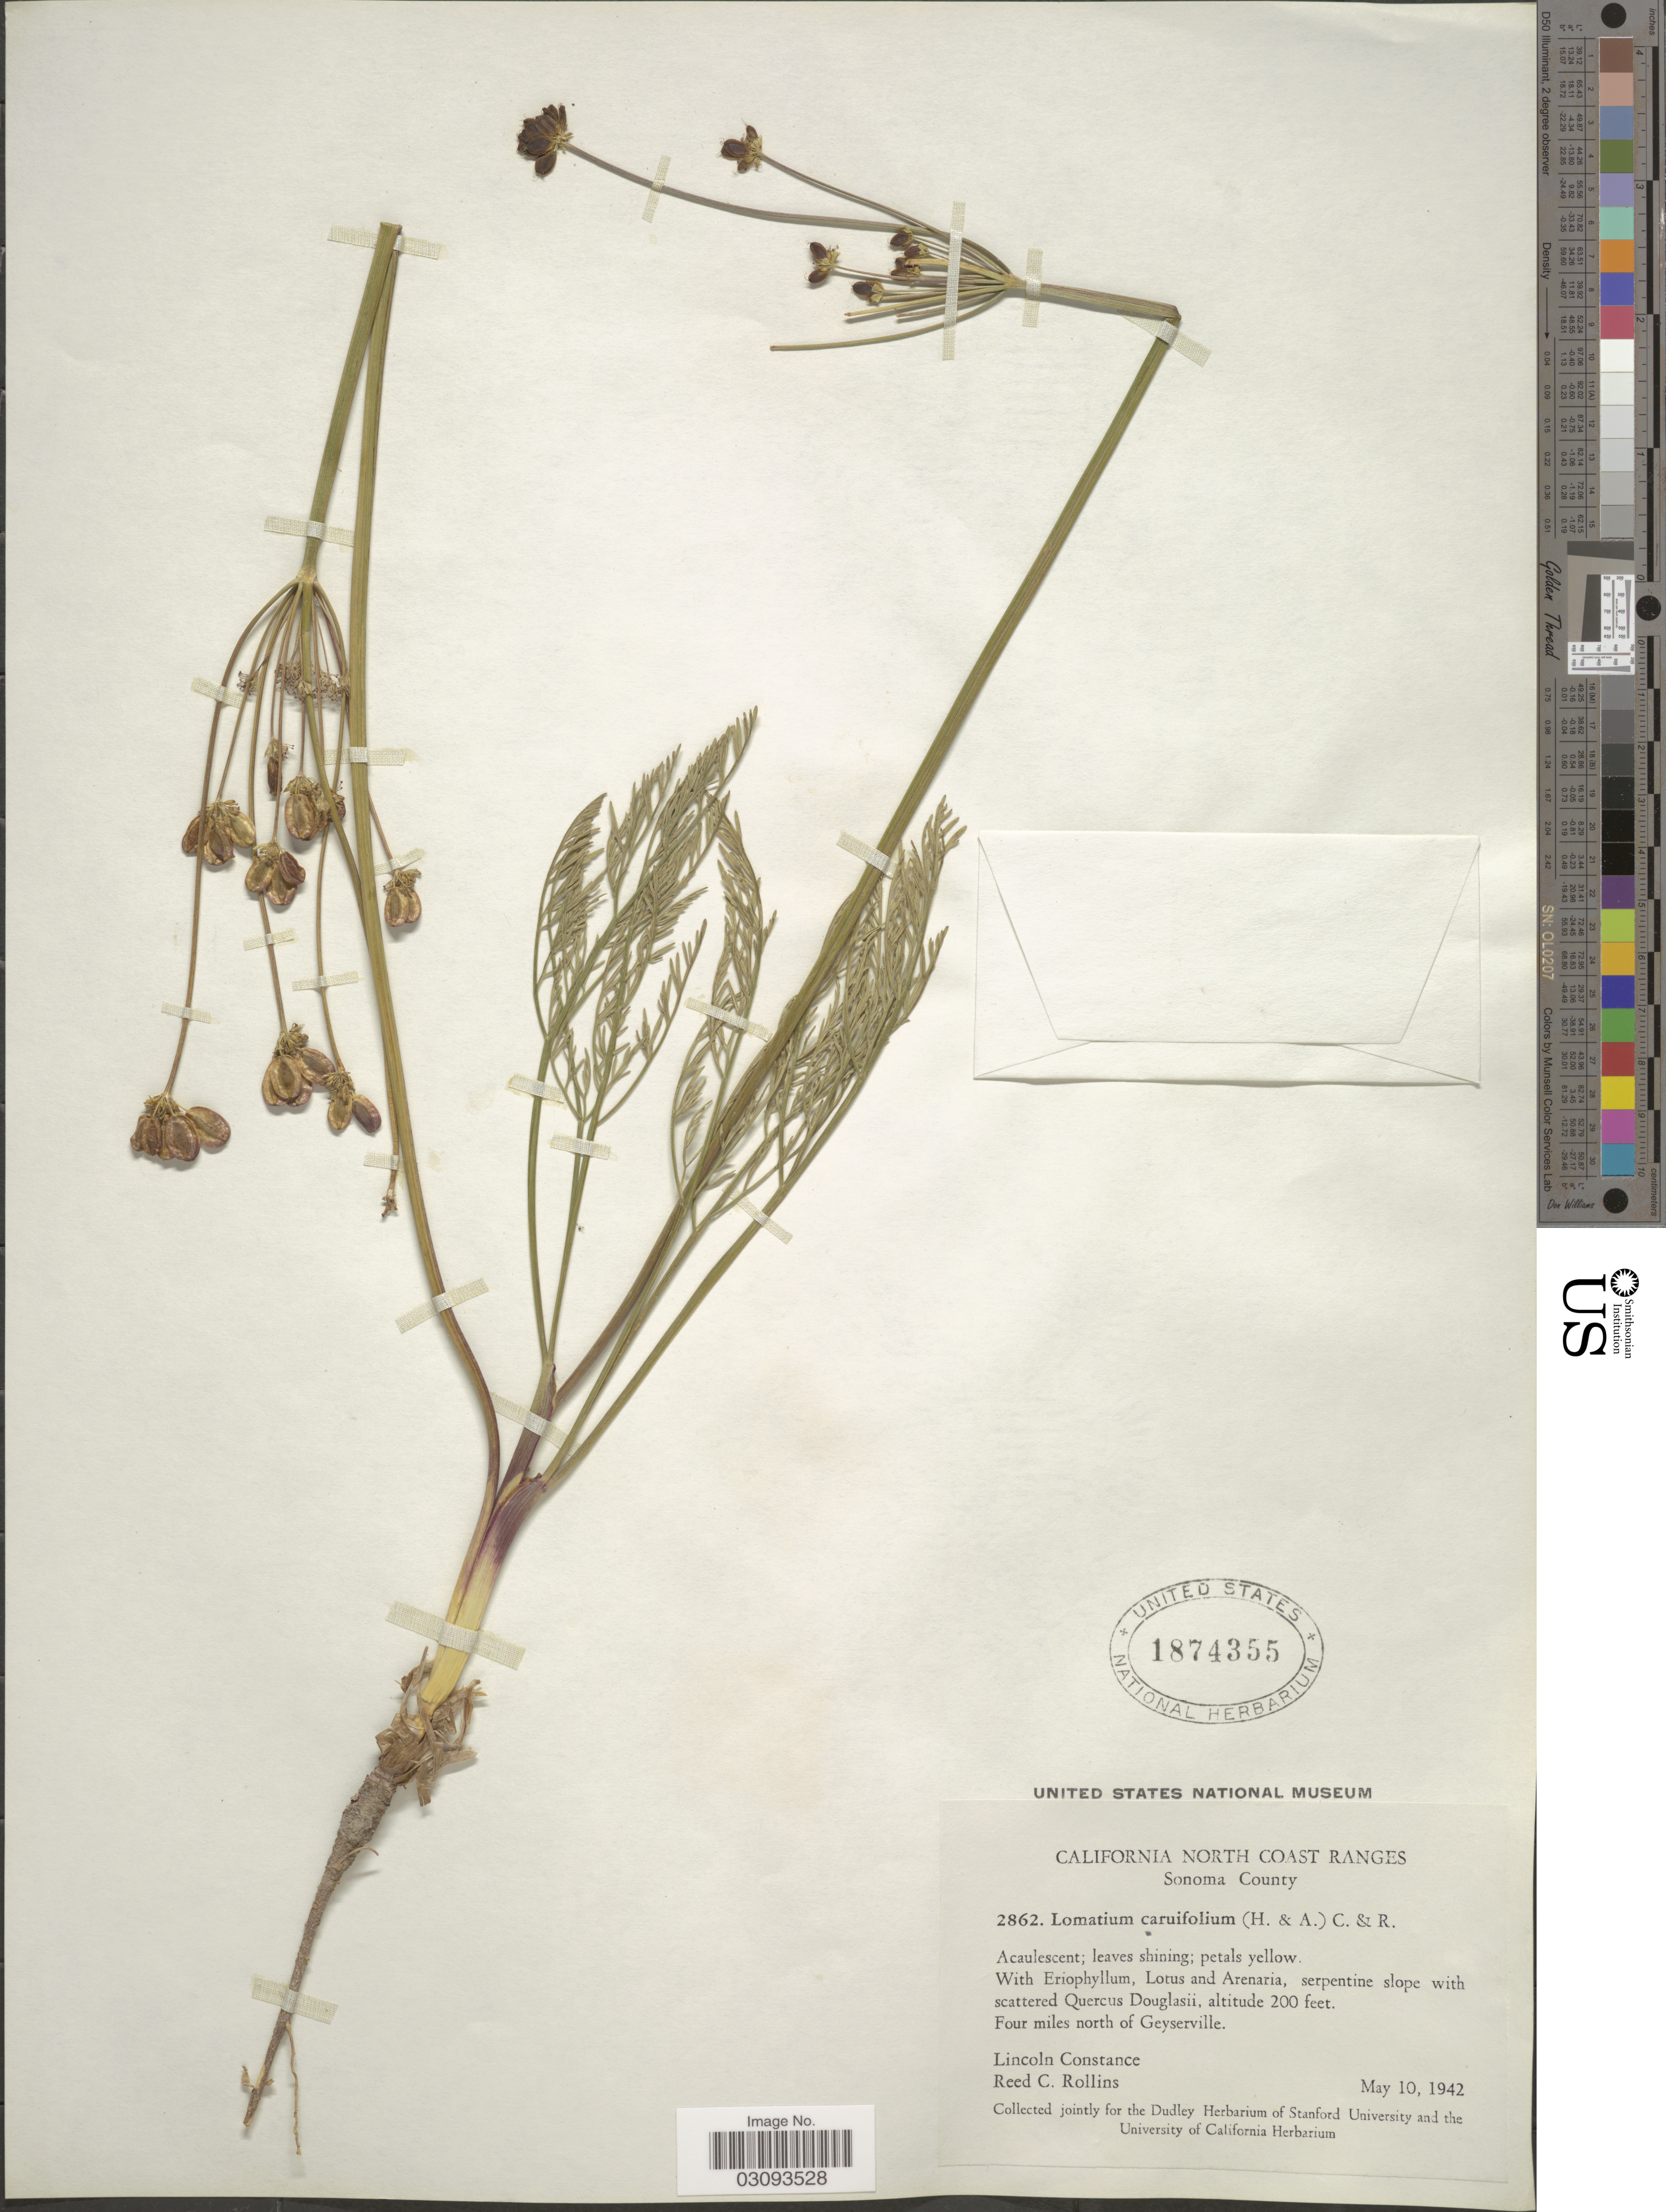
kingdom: Plantae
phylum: Tracheophyta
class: Magnoliopsida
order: Apiales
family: Apiaceae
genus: Lomatium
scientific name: Lomatium caruifolium var. caruifolium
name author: (Hook. & Arn.) J.M. Coult. & Rose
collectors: L. Constance & R. C. Rollins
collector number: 2862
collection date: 1942-05-10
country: United States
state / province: California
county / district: Sonoma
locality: North Coast Ranges. Sonoma County. Four miles north of Geyserville.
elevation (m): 61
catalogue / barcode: US 1874355